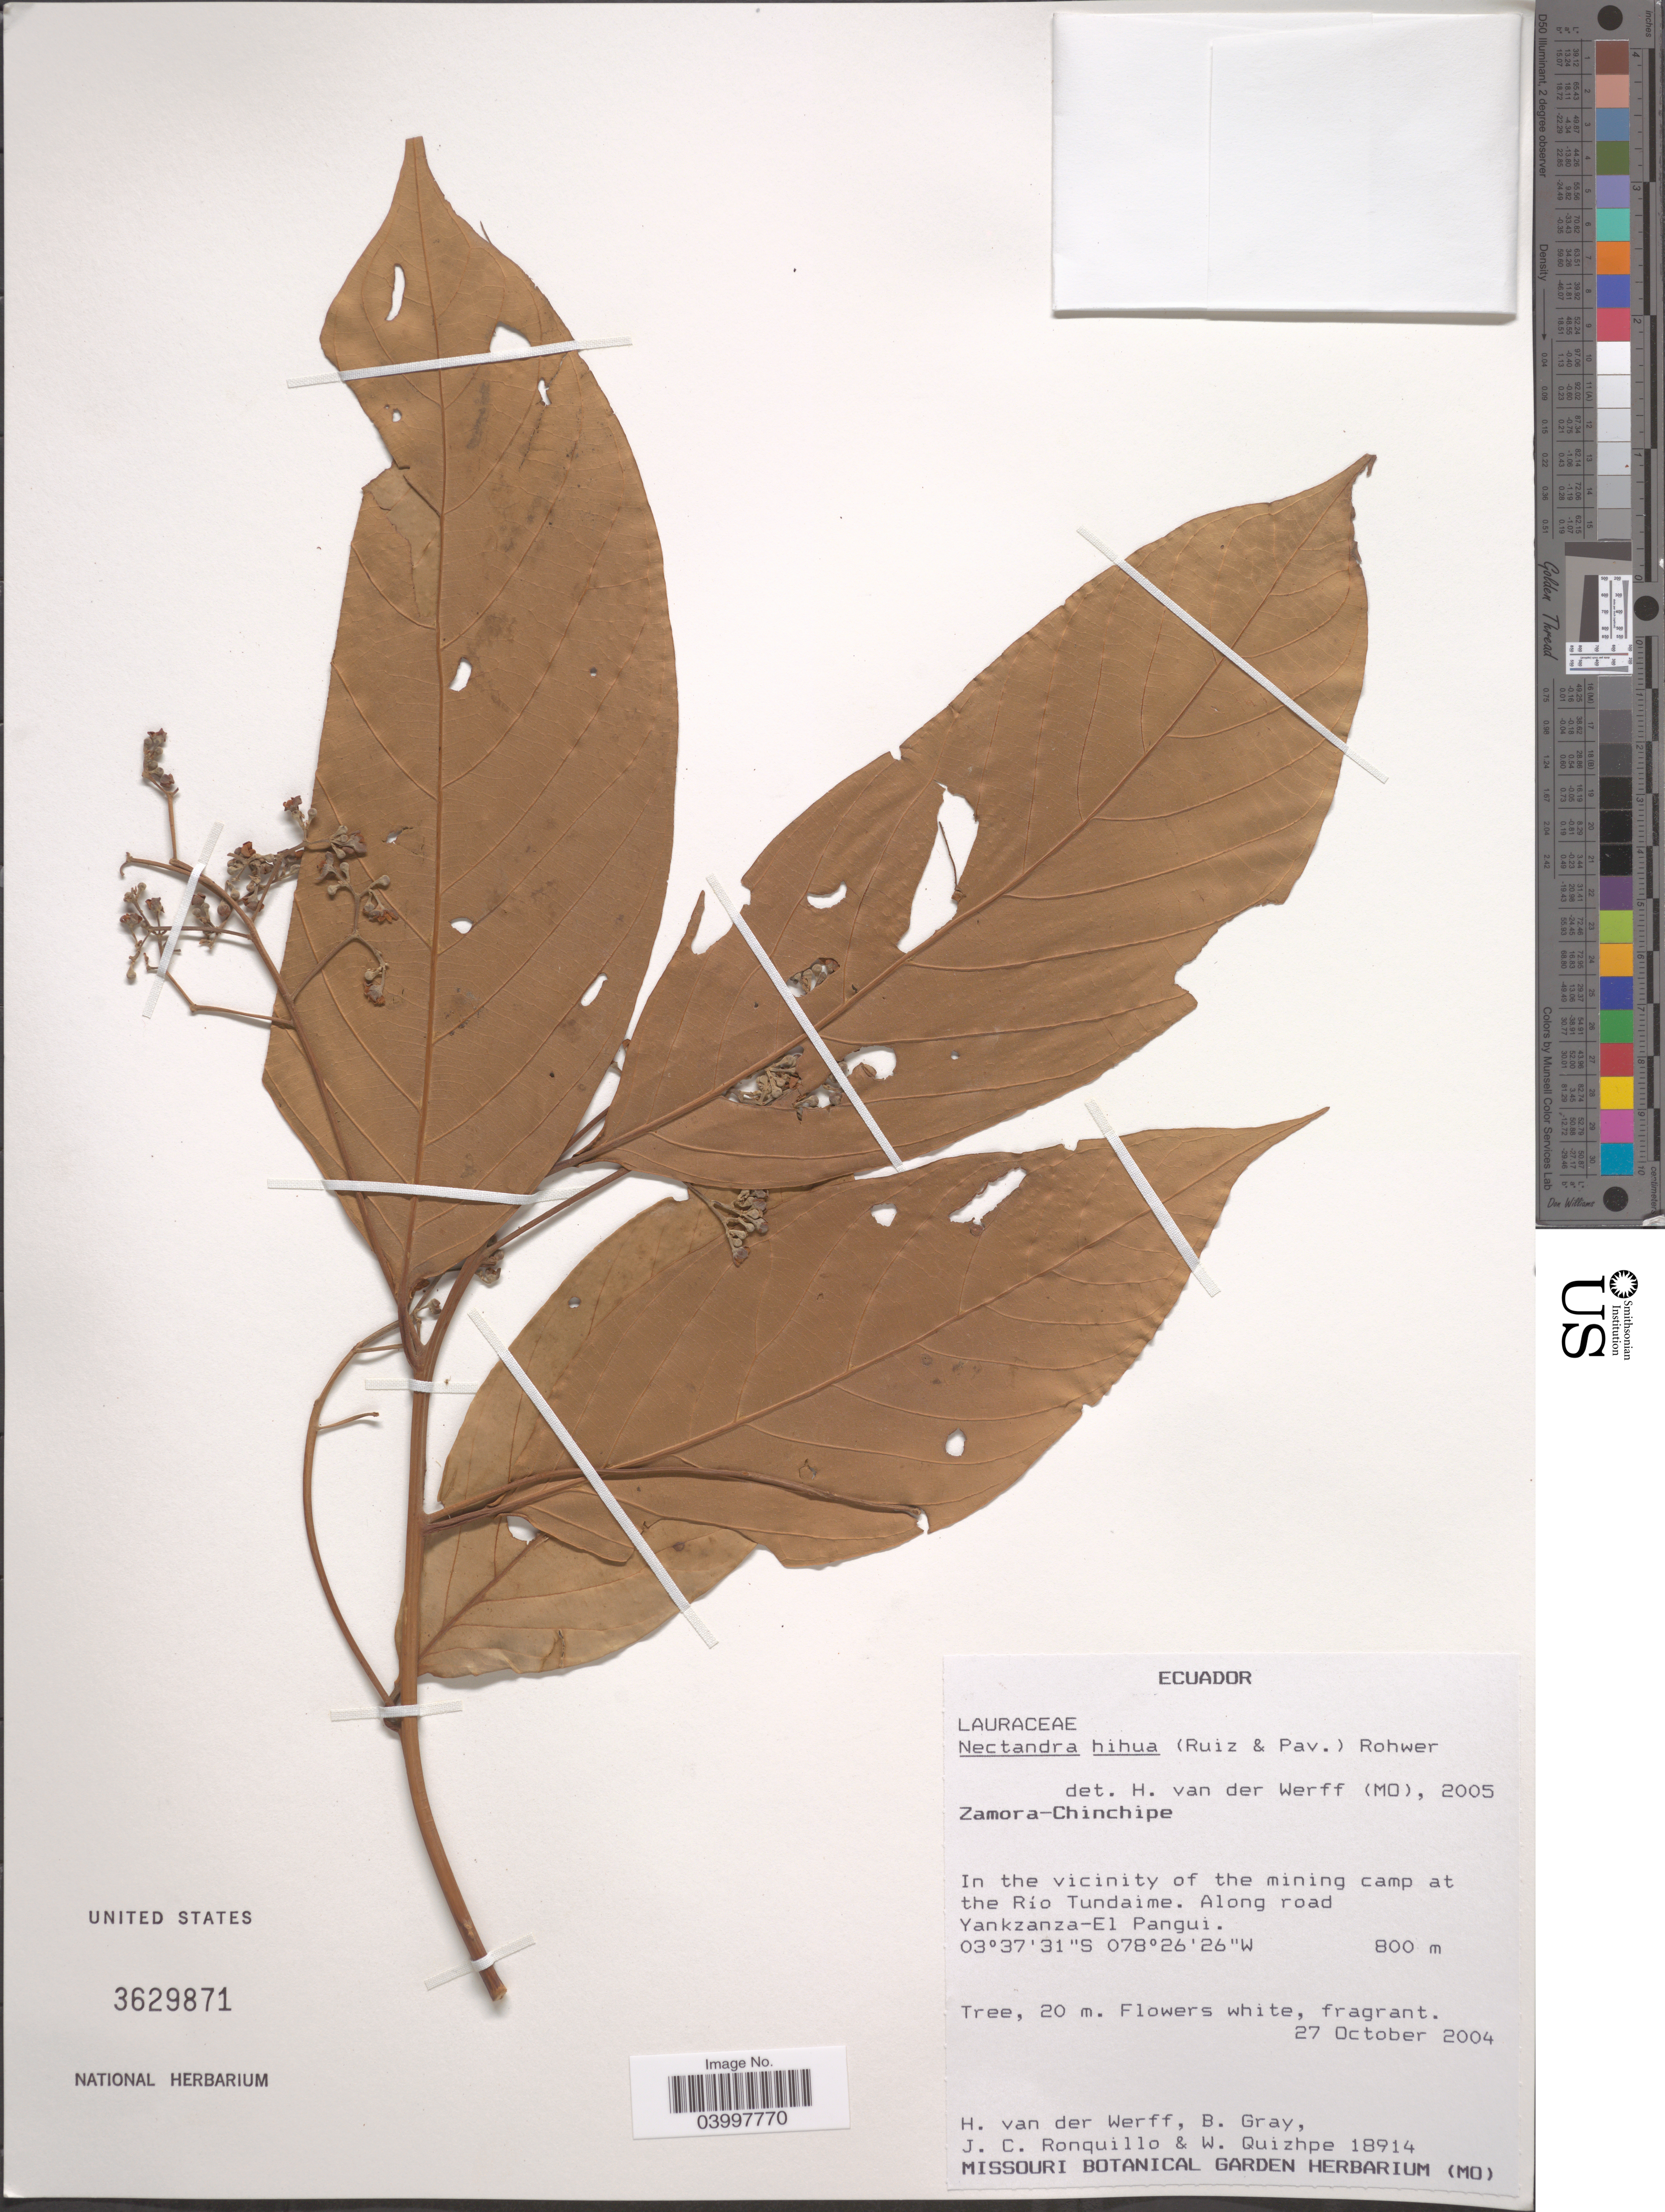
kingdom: Plantae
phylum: Tracheophyta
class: Magnoliopsida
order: Laurales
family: Lauraceae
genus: Nectandra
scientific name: Nectandra hihua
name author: (Ruiz & Pav.) Rohwer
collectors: H. van der Werff, B. Gray, J. Ronquillo & W. Quizhpe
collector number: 18914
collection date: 2004-10-27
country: Ecuador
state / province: Zamora-Chinchipe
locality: In the vicinity of the mining camp at the Río Tundaime. Along road Yankzanza-El Pangui.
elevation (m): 800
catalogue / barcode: US 3629871